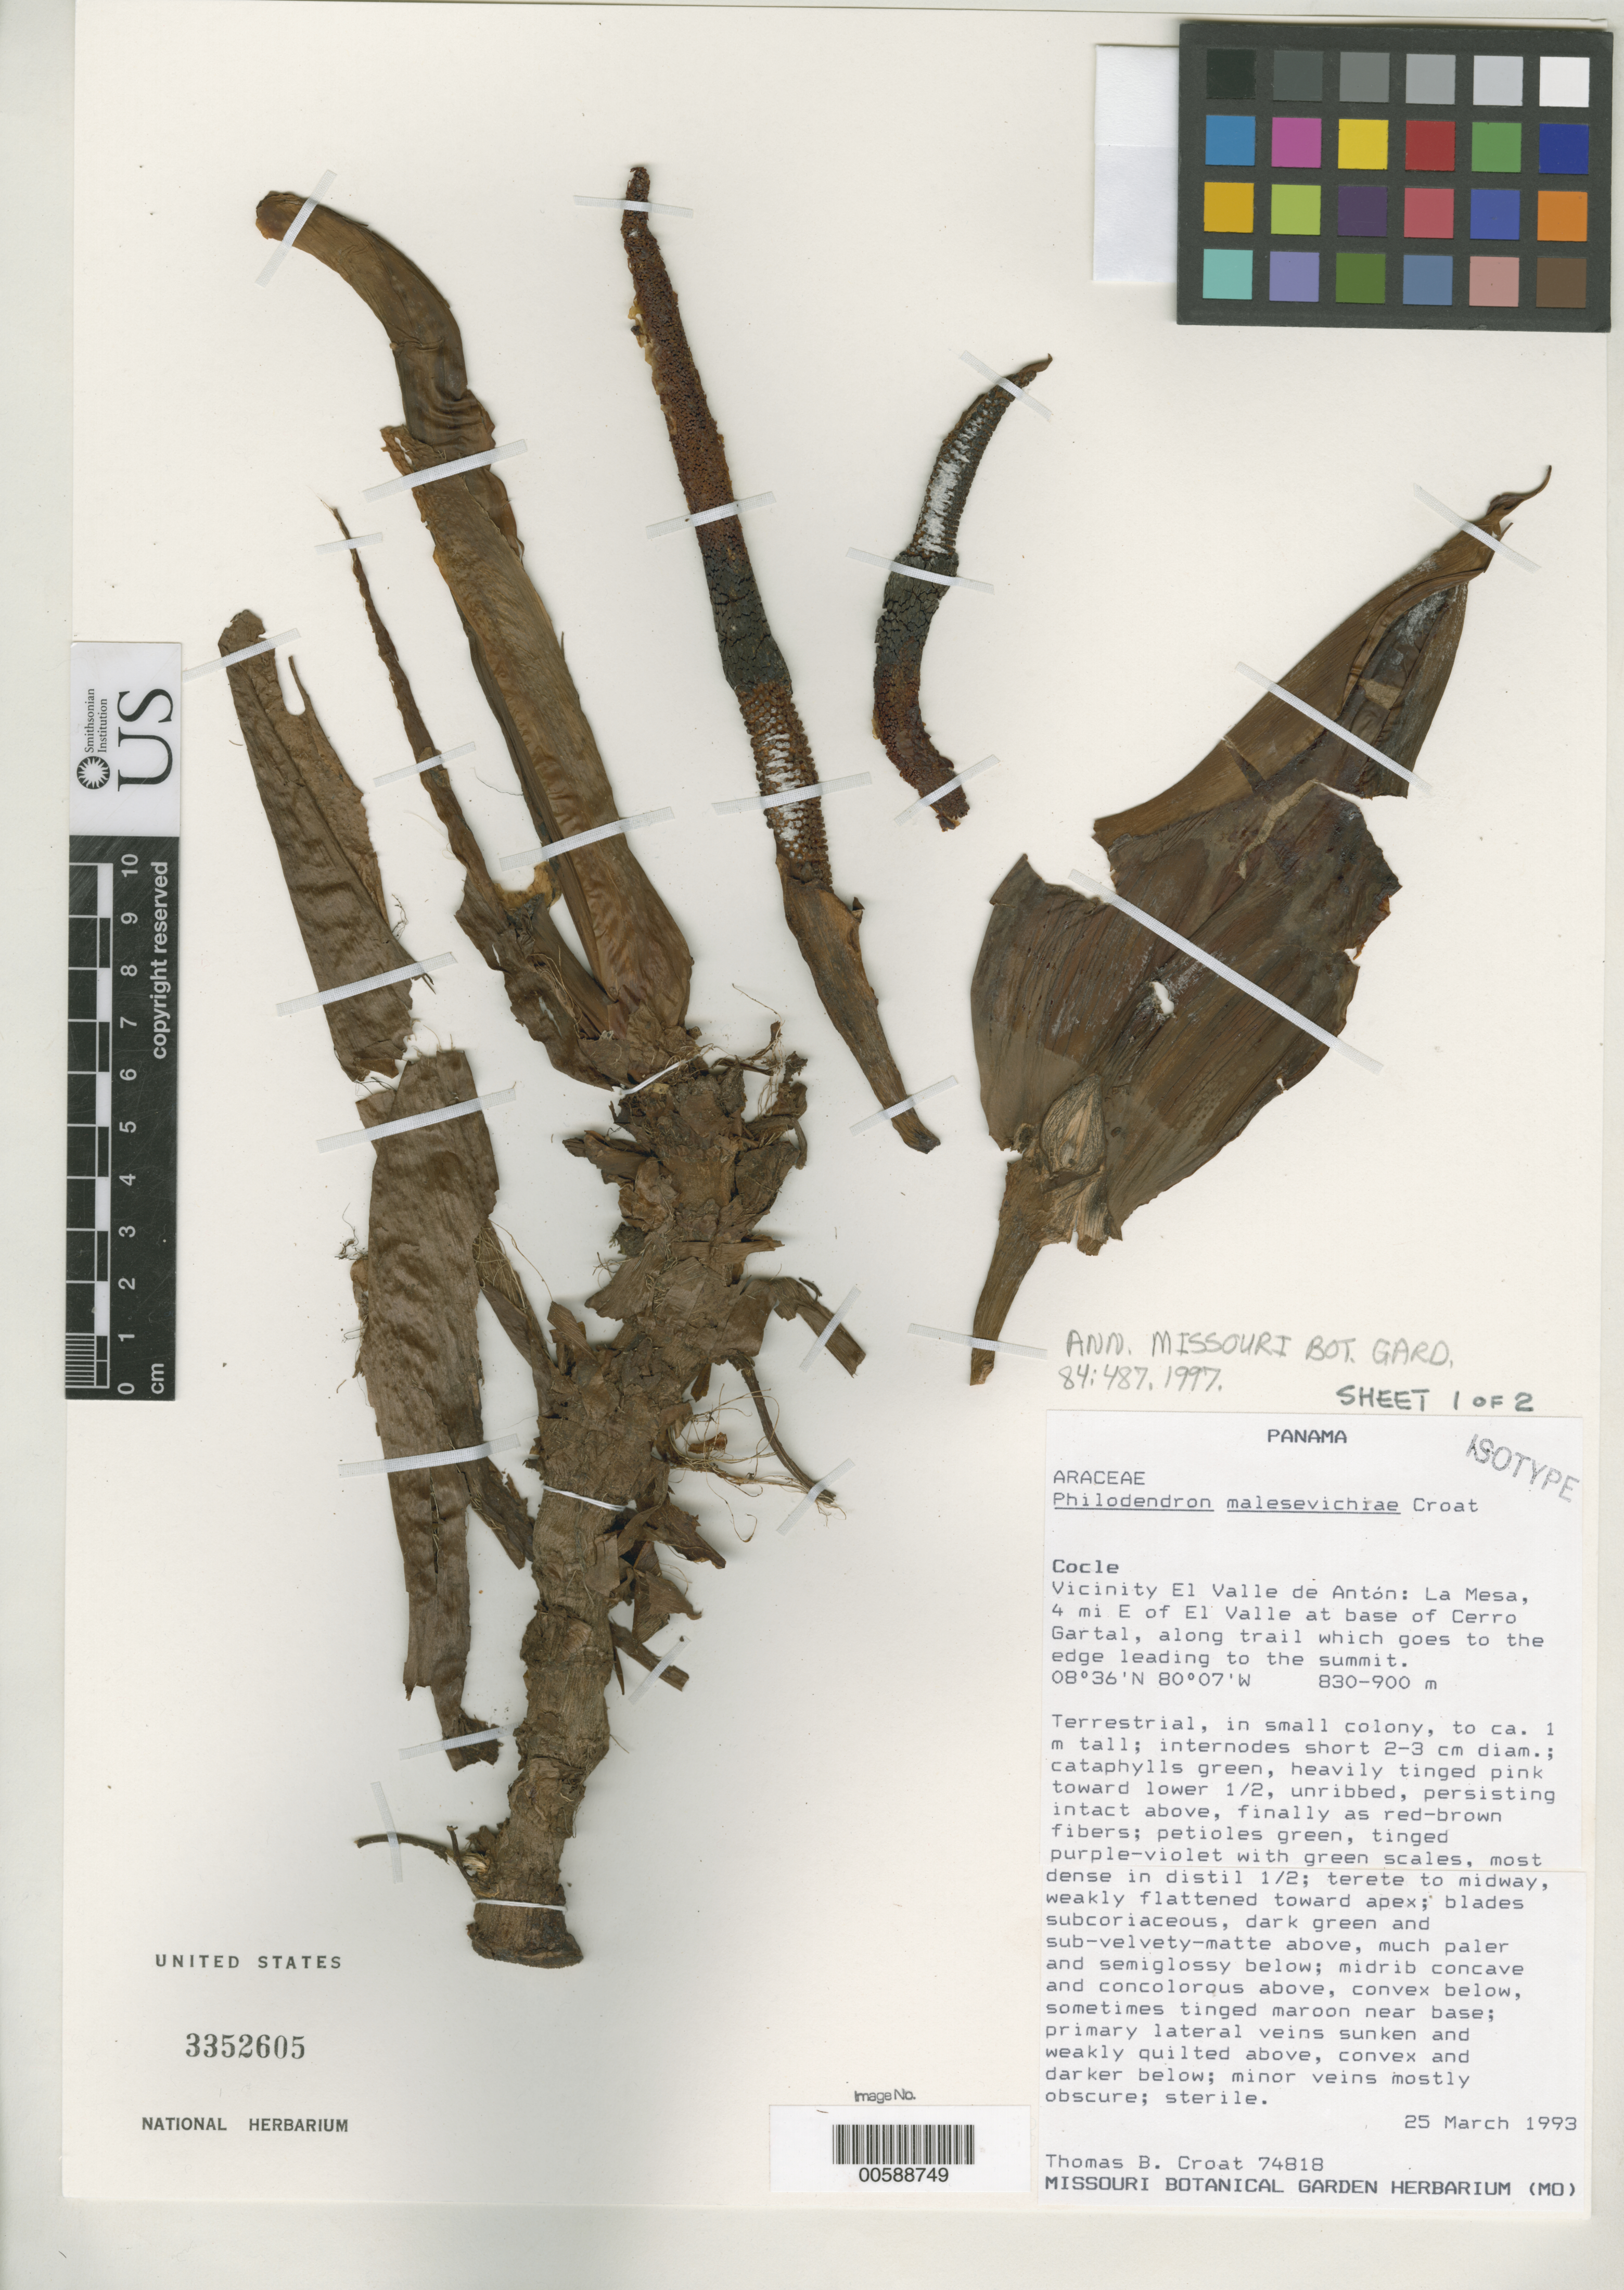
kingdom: Plantae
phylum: Tracheophyta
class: Liliopsida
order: Alismatales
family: Araceae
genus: Philodendron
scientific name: Philodendron malesevichiae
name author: Croat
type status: Isotype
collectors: T. B. Croat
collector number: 74818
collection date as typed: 25 Mar 1993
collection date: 1993-03-25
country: Panama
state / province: Coclé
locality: Vicinity of el Valle De Anton, La Mesa, 4mi E of el Valle at base of Cerro Gartal, along Trail leading to summit.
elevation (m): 830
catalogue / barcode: US 3352605